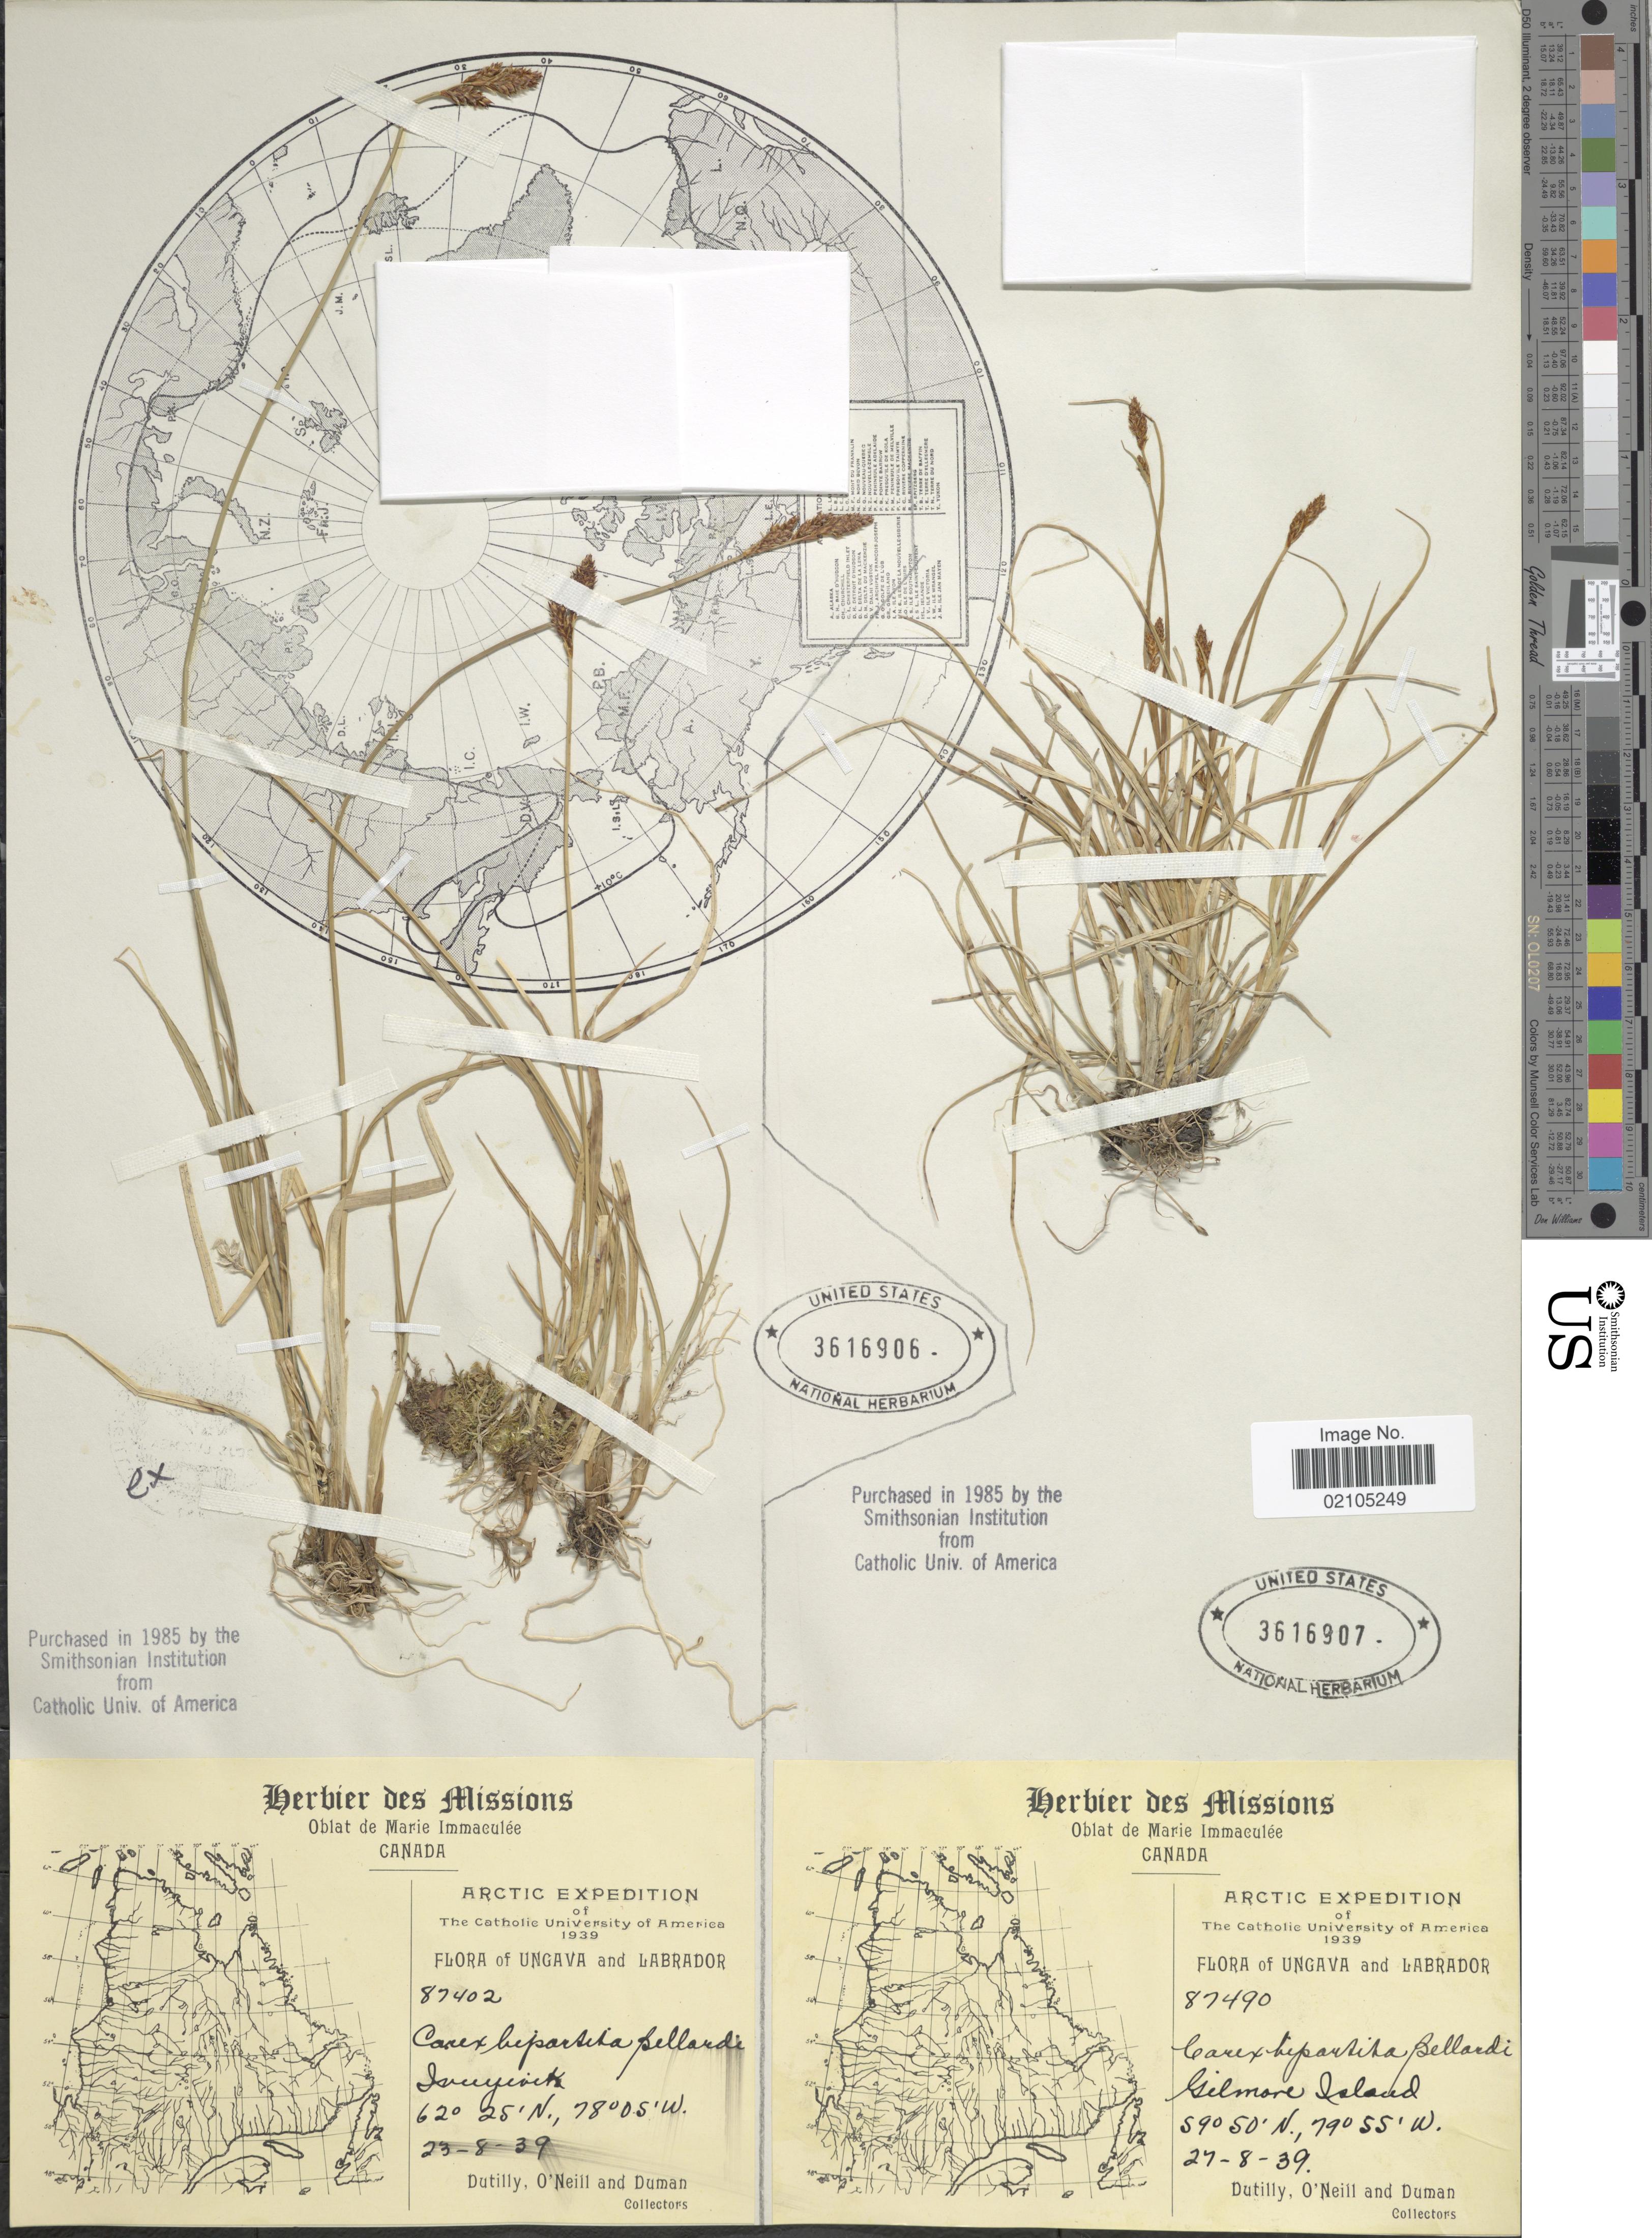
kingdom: Plantae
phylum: Tracheophyta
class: Liliopsida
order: Poales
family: Cyperaceae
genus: Carex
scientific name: Carex lachenalii subsp. lachenalii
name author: Schkuhr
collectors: -. Dutilly, -. O'Neill & -. Duman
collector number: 87490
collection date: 1939-08-27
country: Canada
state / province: Newfoundland and Labrador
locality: Arctic, Ungava and Labrador, Gilmore Island.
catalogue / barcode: US 3616907-2